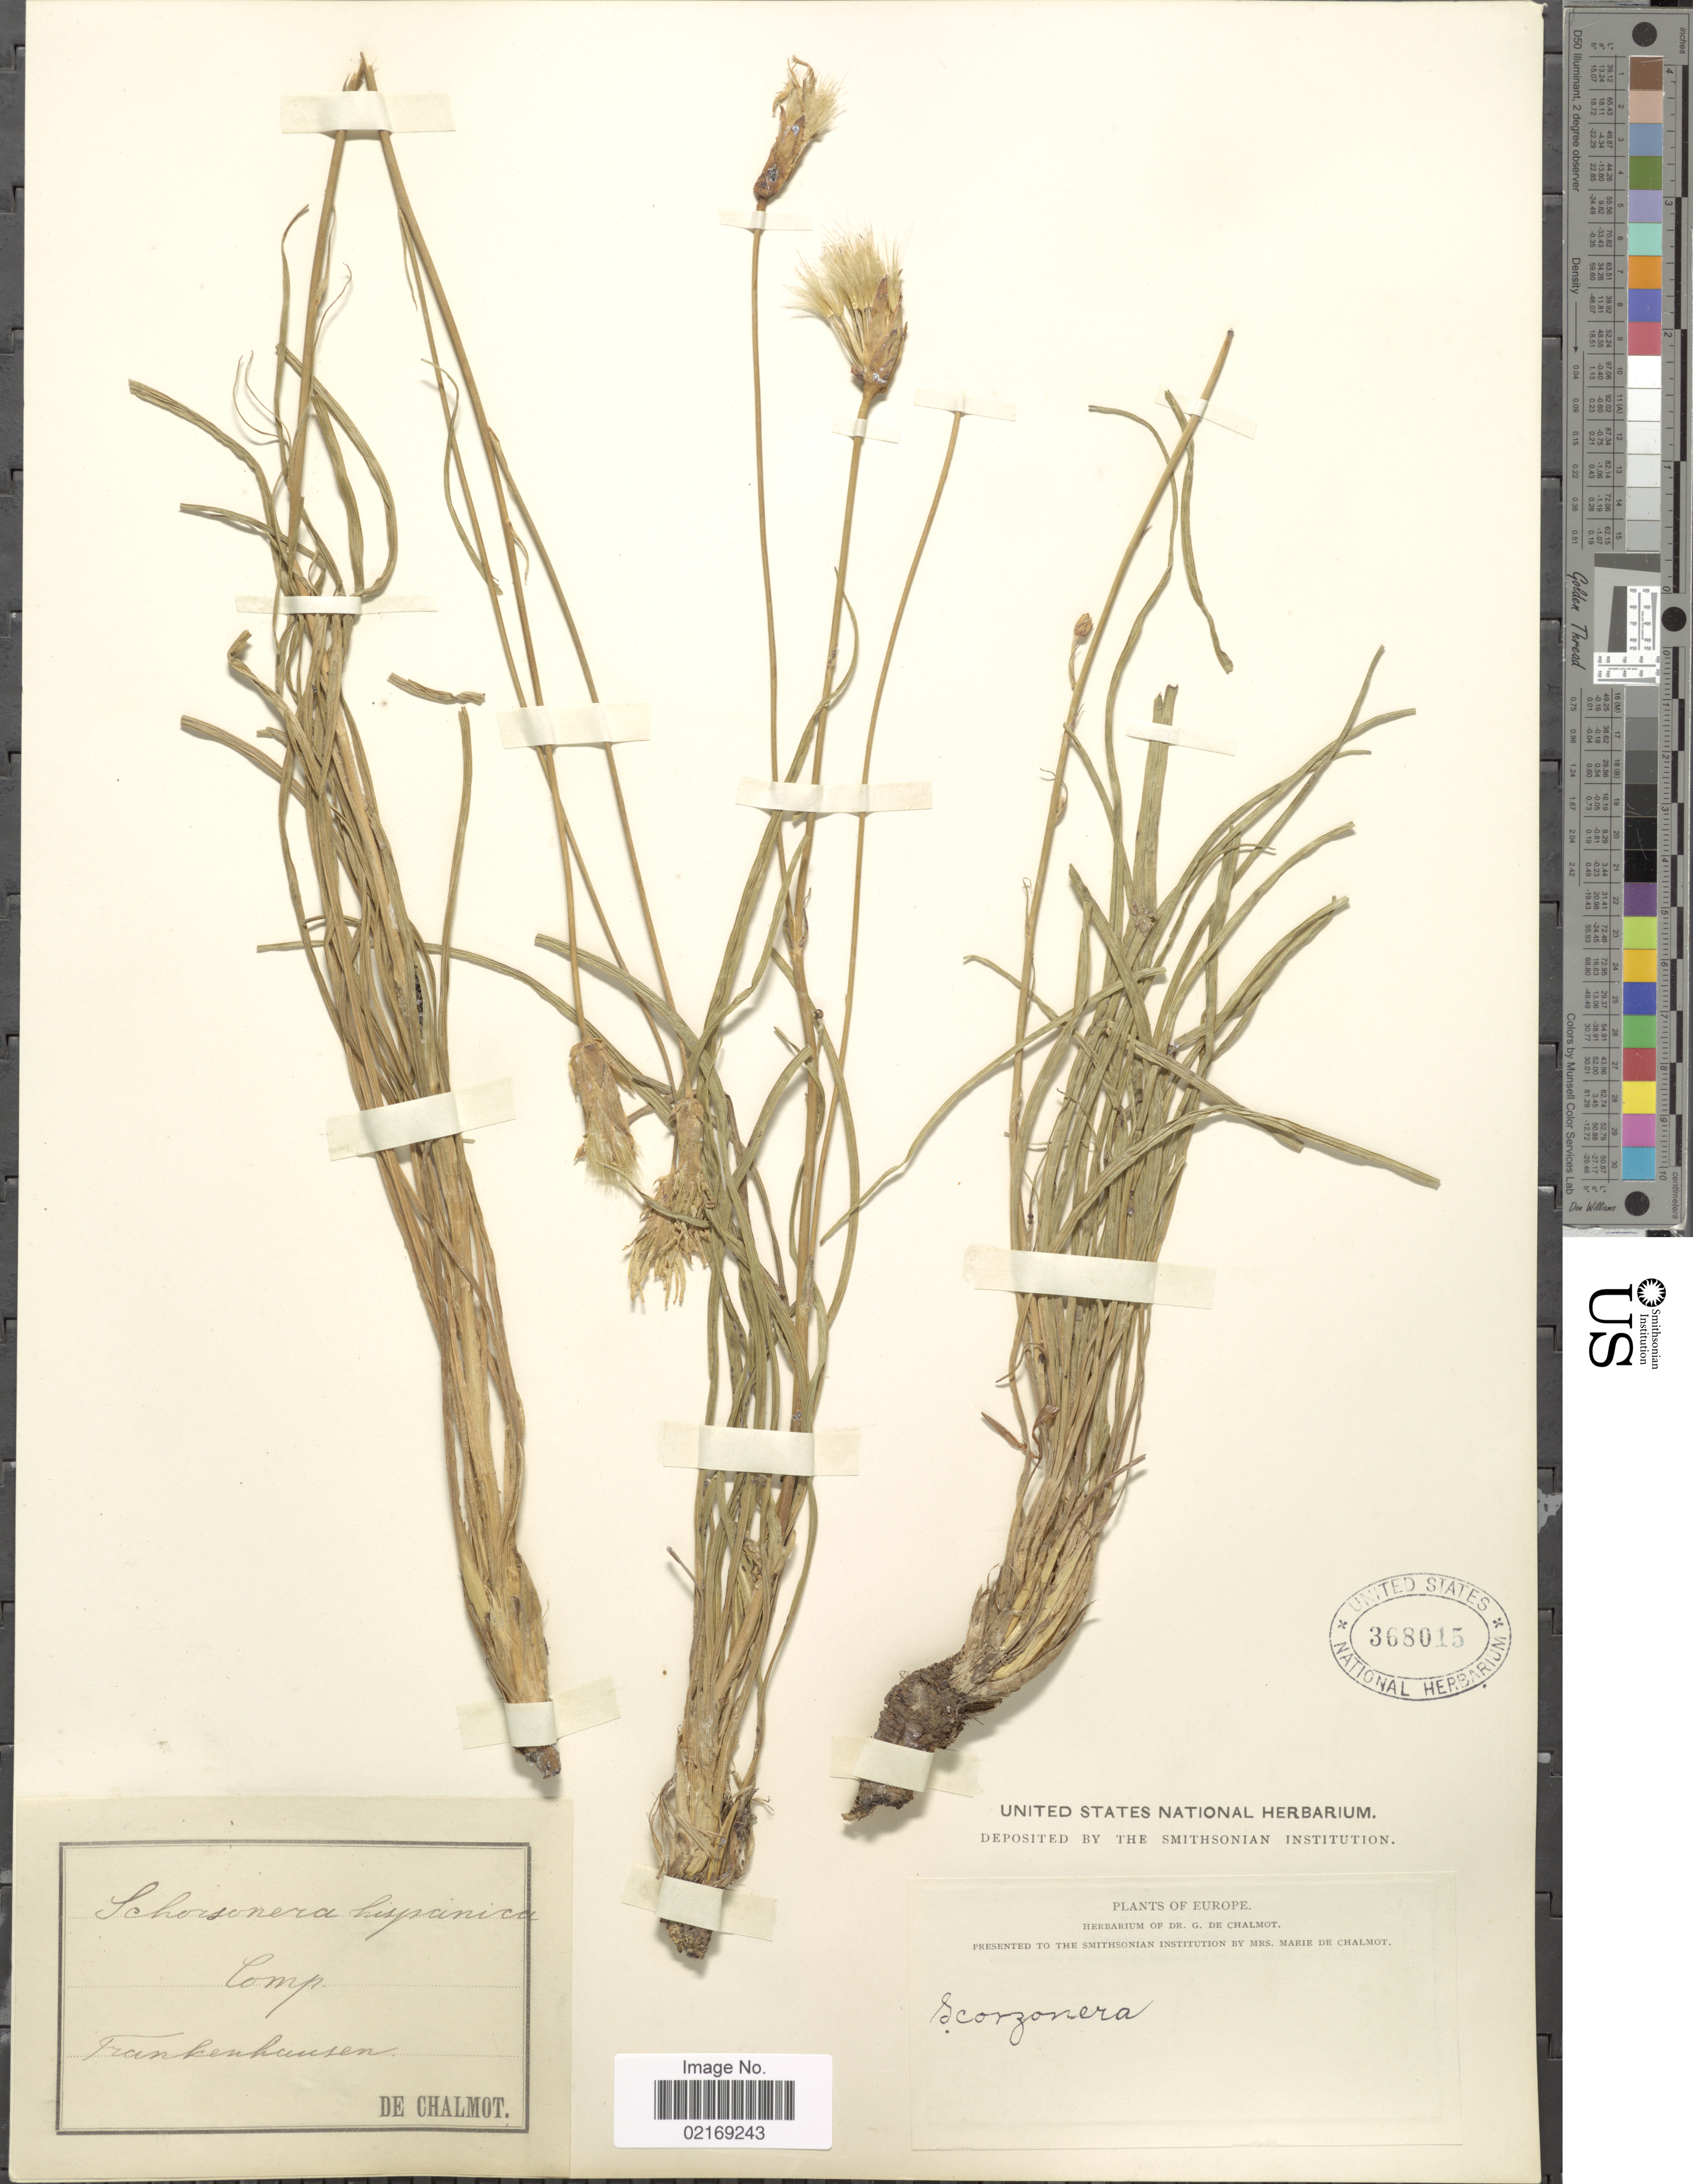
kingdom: Plantae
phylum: Tracheophyta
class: Magnoliopsida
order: Asterales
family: Asteraceae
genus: Scorzonera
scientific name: Scorzonera hispanica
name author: L.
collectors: G. de Chalmot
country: Germany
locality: Europe, Frankenhausen.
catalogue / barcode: US 368015